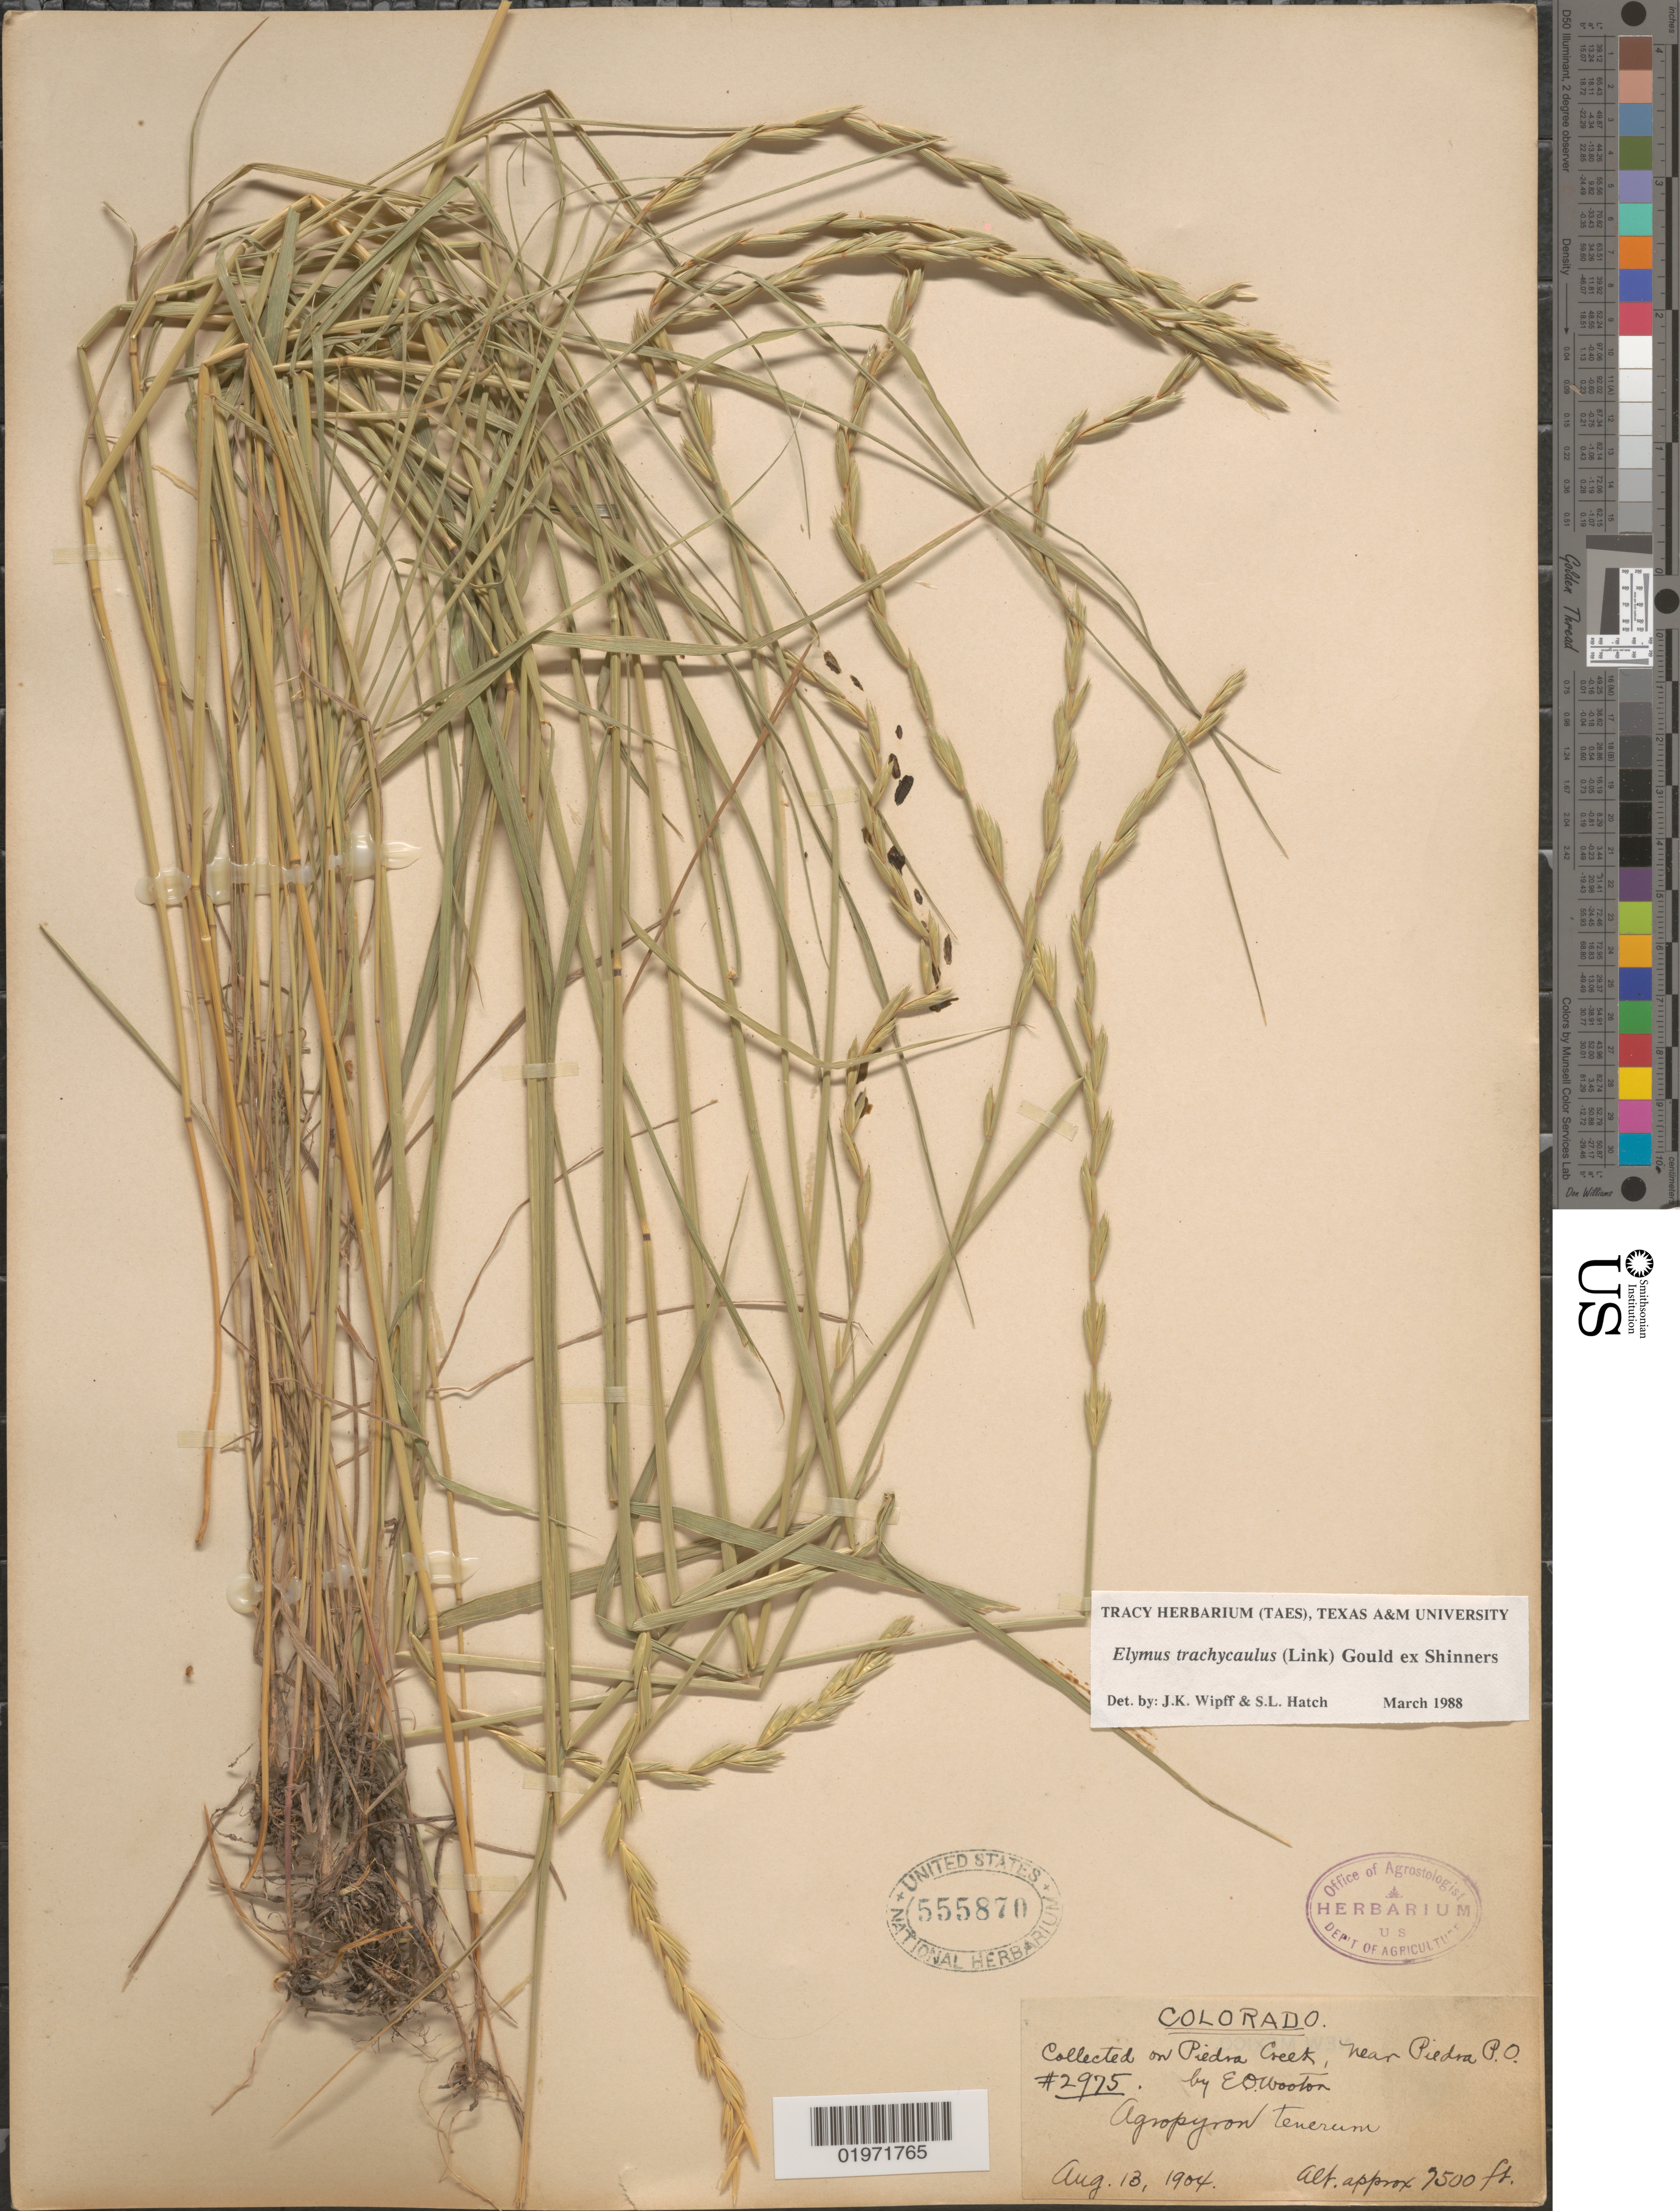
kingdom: Plantae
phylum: Tracheophyta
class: Liliopsida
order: Poales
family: Poaceae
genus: Elymus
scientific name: Elymus trachycaulus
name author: (Link) Gould ex Shinners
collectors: E. O. Wooton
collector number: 2975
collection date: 1904-08-13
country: United States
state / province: Colorado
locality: On Piedra Creek, near Piedra P. O.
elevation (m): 2286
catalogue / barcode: US 555870